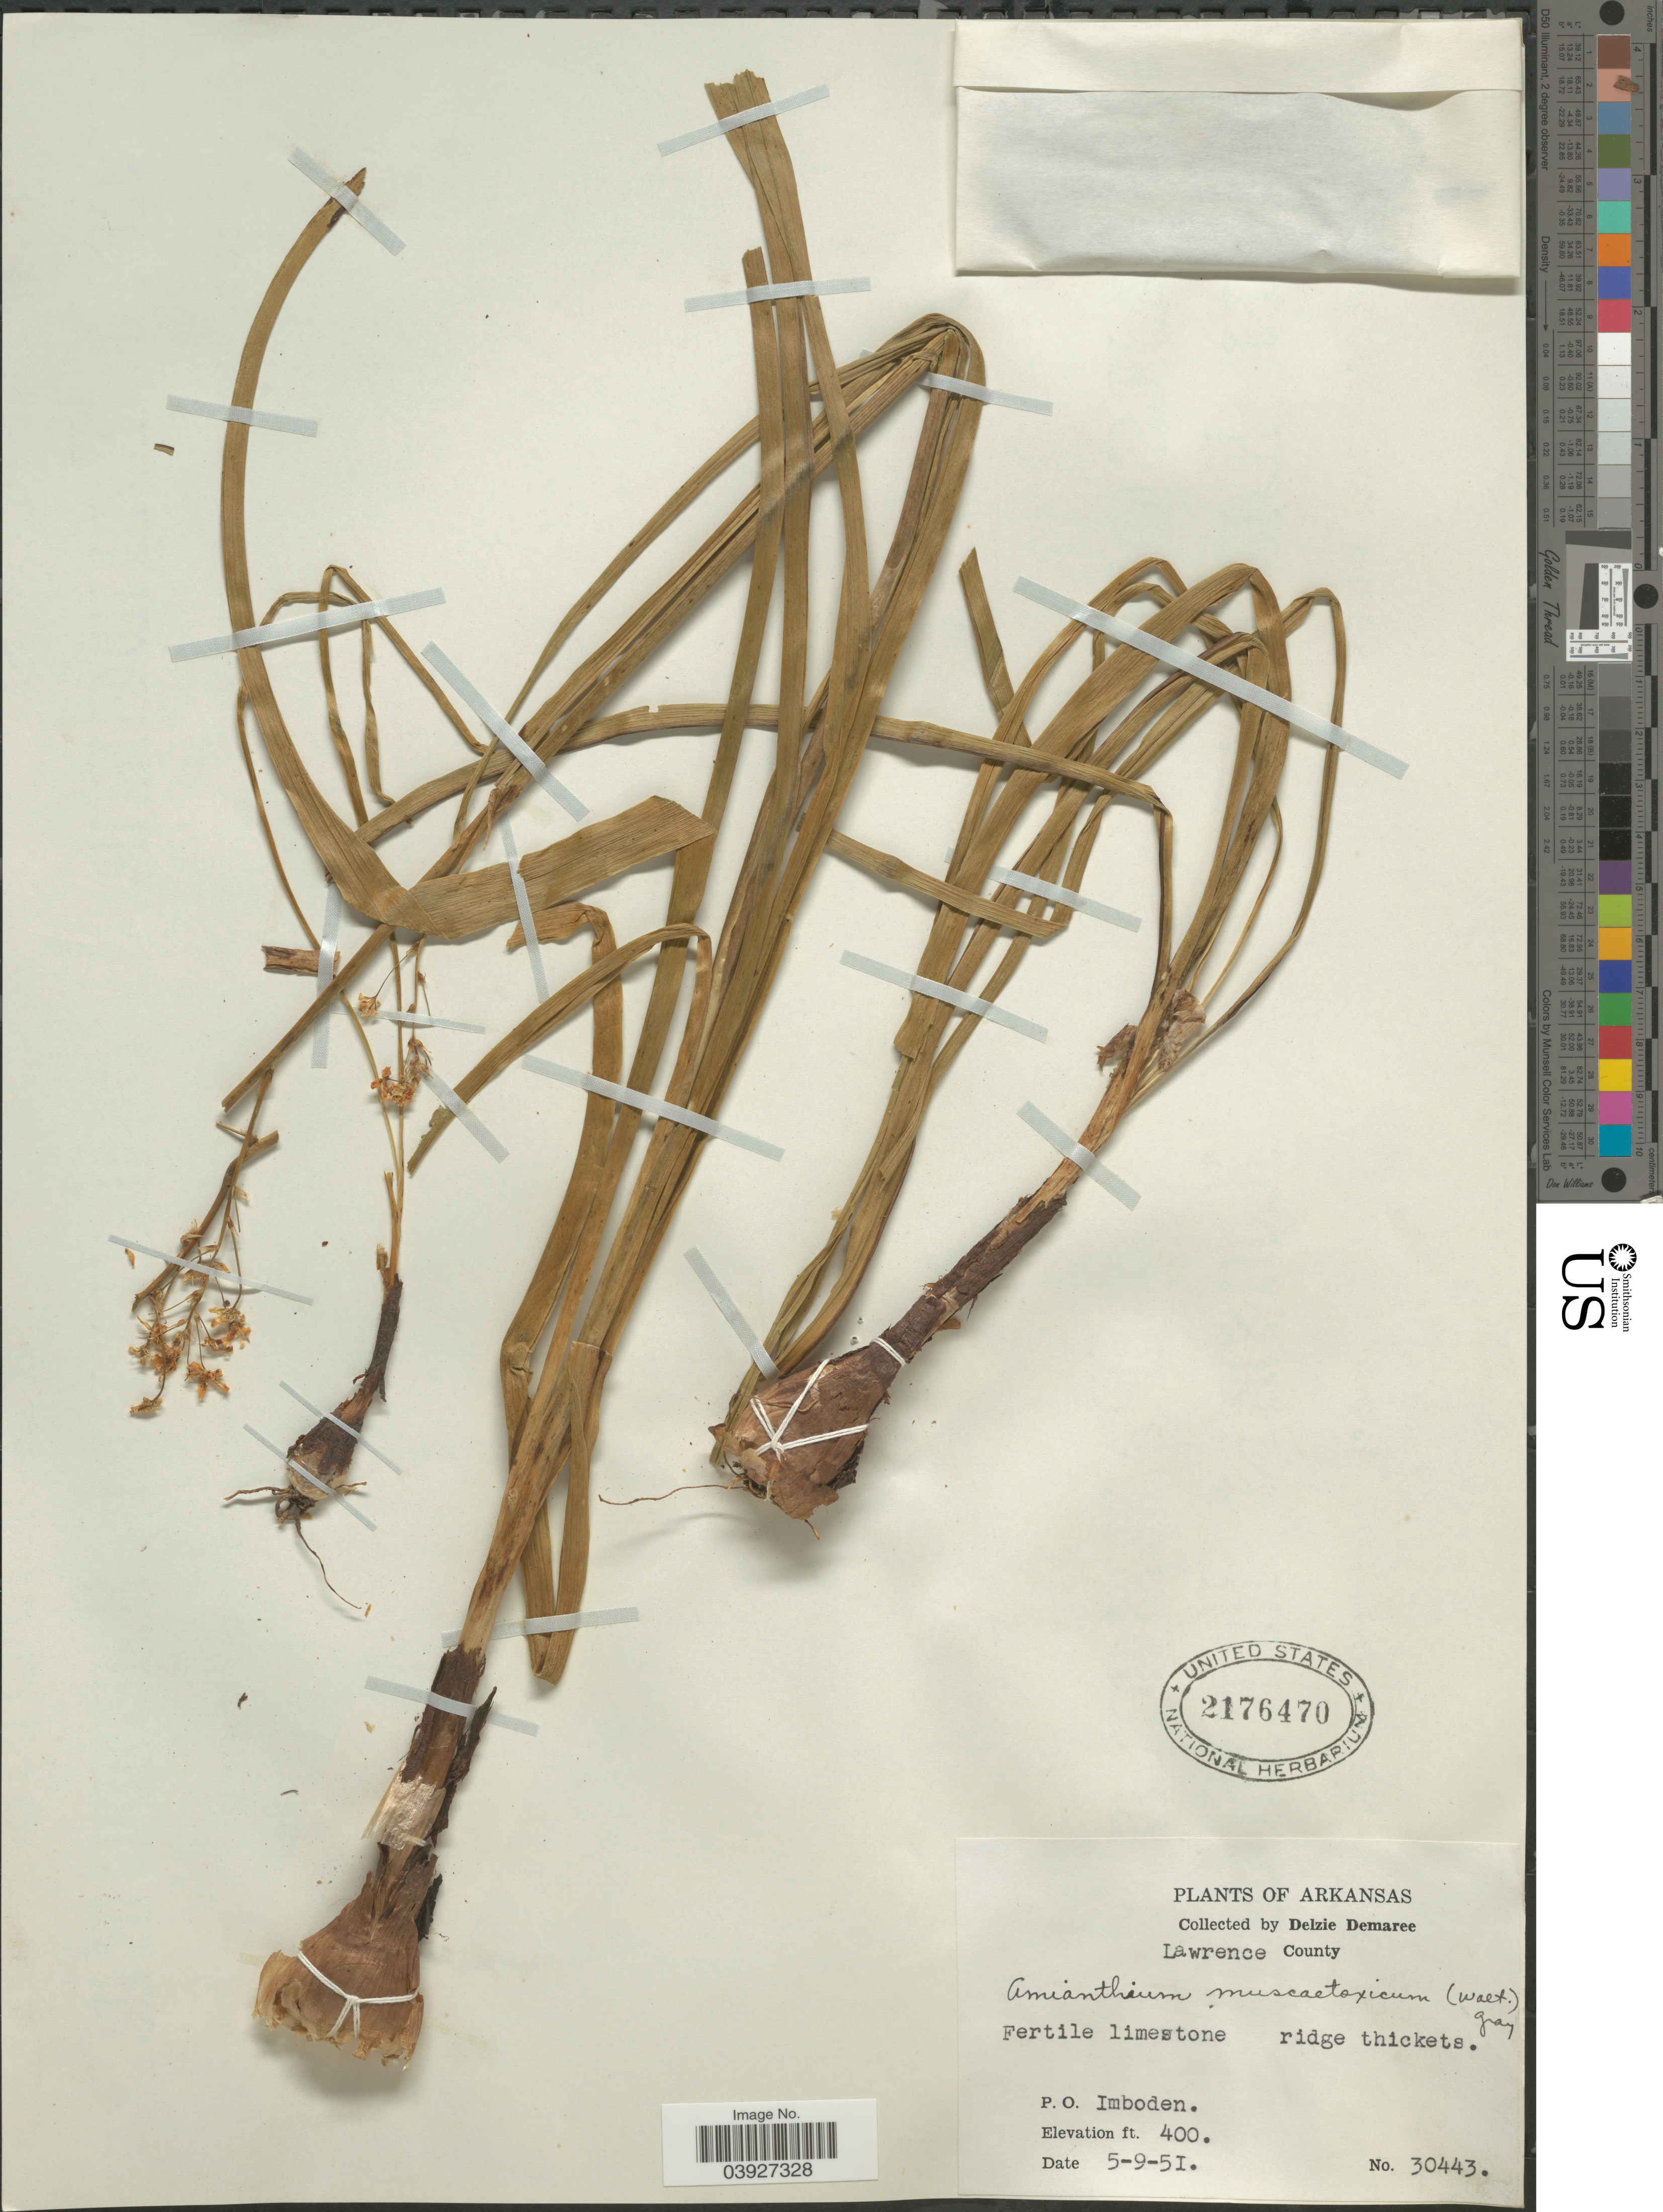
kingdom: Plantae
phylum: Tracheophyta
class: Liliopsida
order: Liliales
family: Melanthiaceae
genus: Amianthium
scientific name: Amianthium muscitoxicum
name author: (Walter) A. Gray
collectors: D. Demaree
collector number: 30443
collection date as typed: Transcribed d/m/y: 9/5/51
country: United States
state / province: Arkansas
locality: Lawrence County. P. O. Imboden.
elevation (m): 122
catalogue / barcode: US 2176470